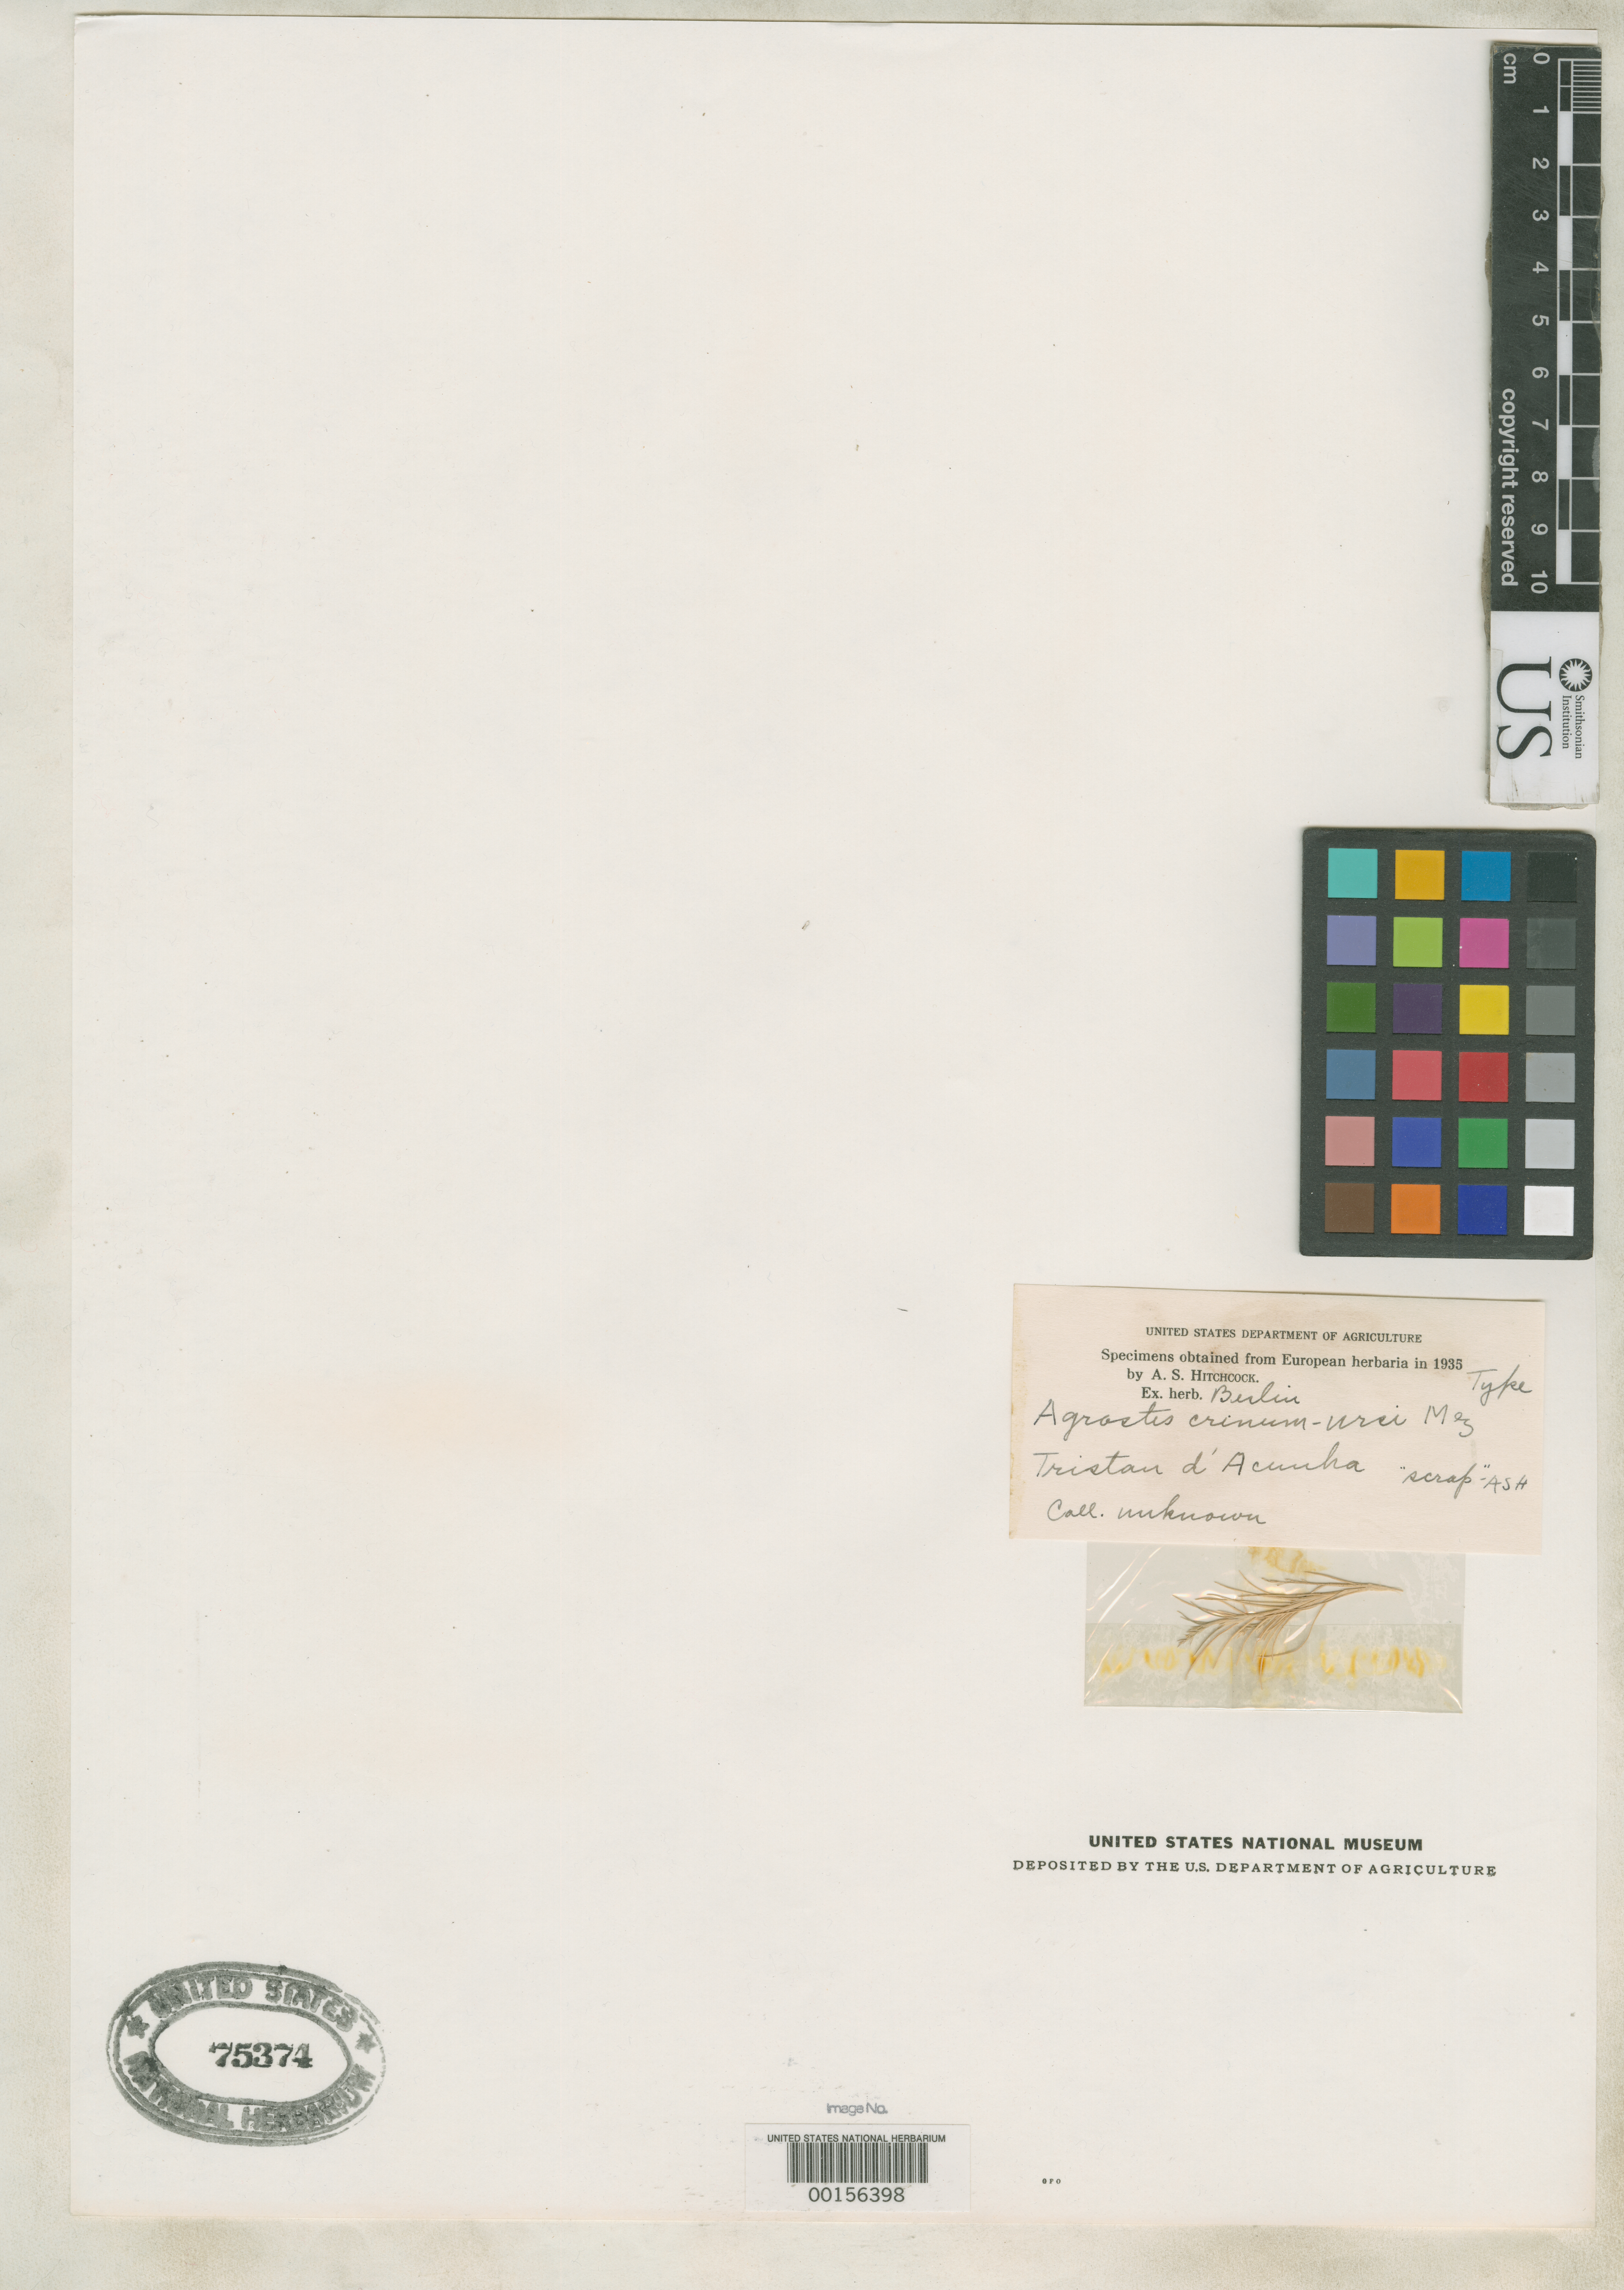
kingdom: Plantae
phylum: Tracheophyta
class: Liliopsida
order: Poales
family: Poaceae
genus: Agrostis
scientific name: Agrostis crinum-ursi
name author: Mez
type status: Type Fragment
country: St. Helena Islands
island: Tristan da Cunha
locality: St. Helena.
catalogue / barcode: US 75374